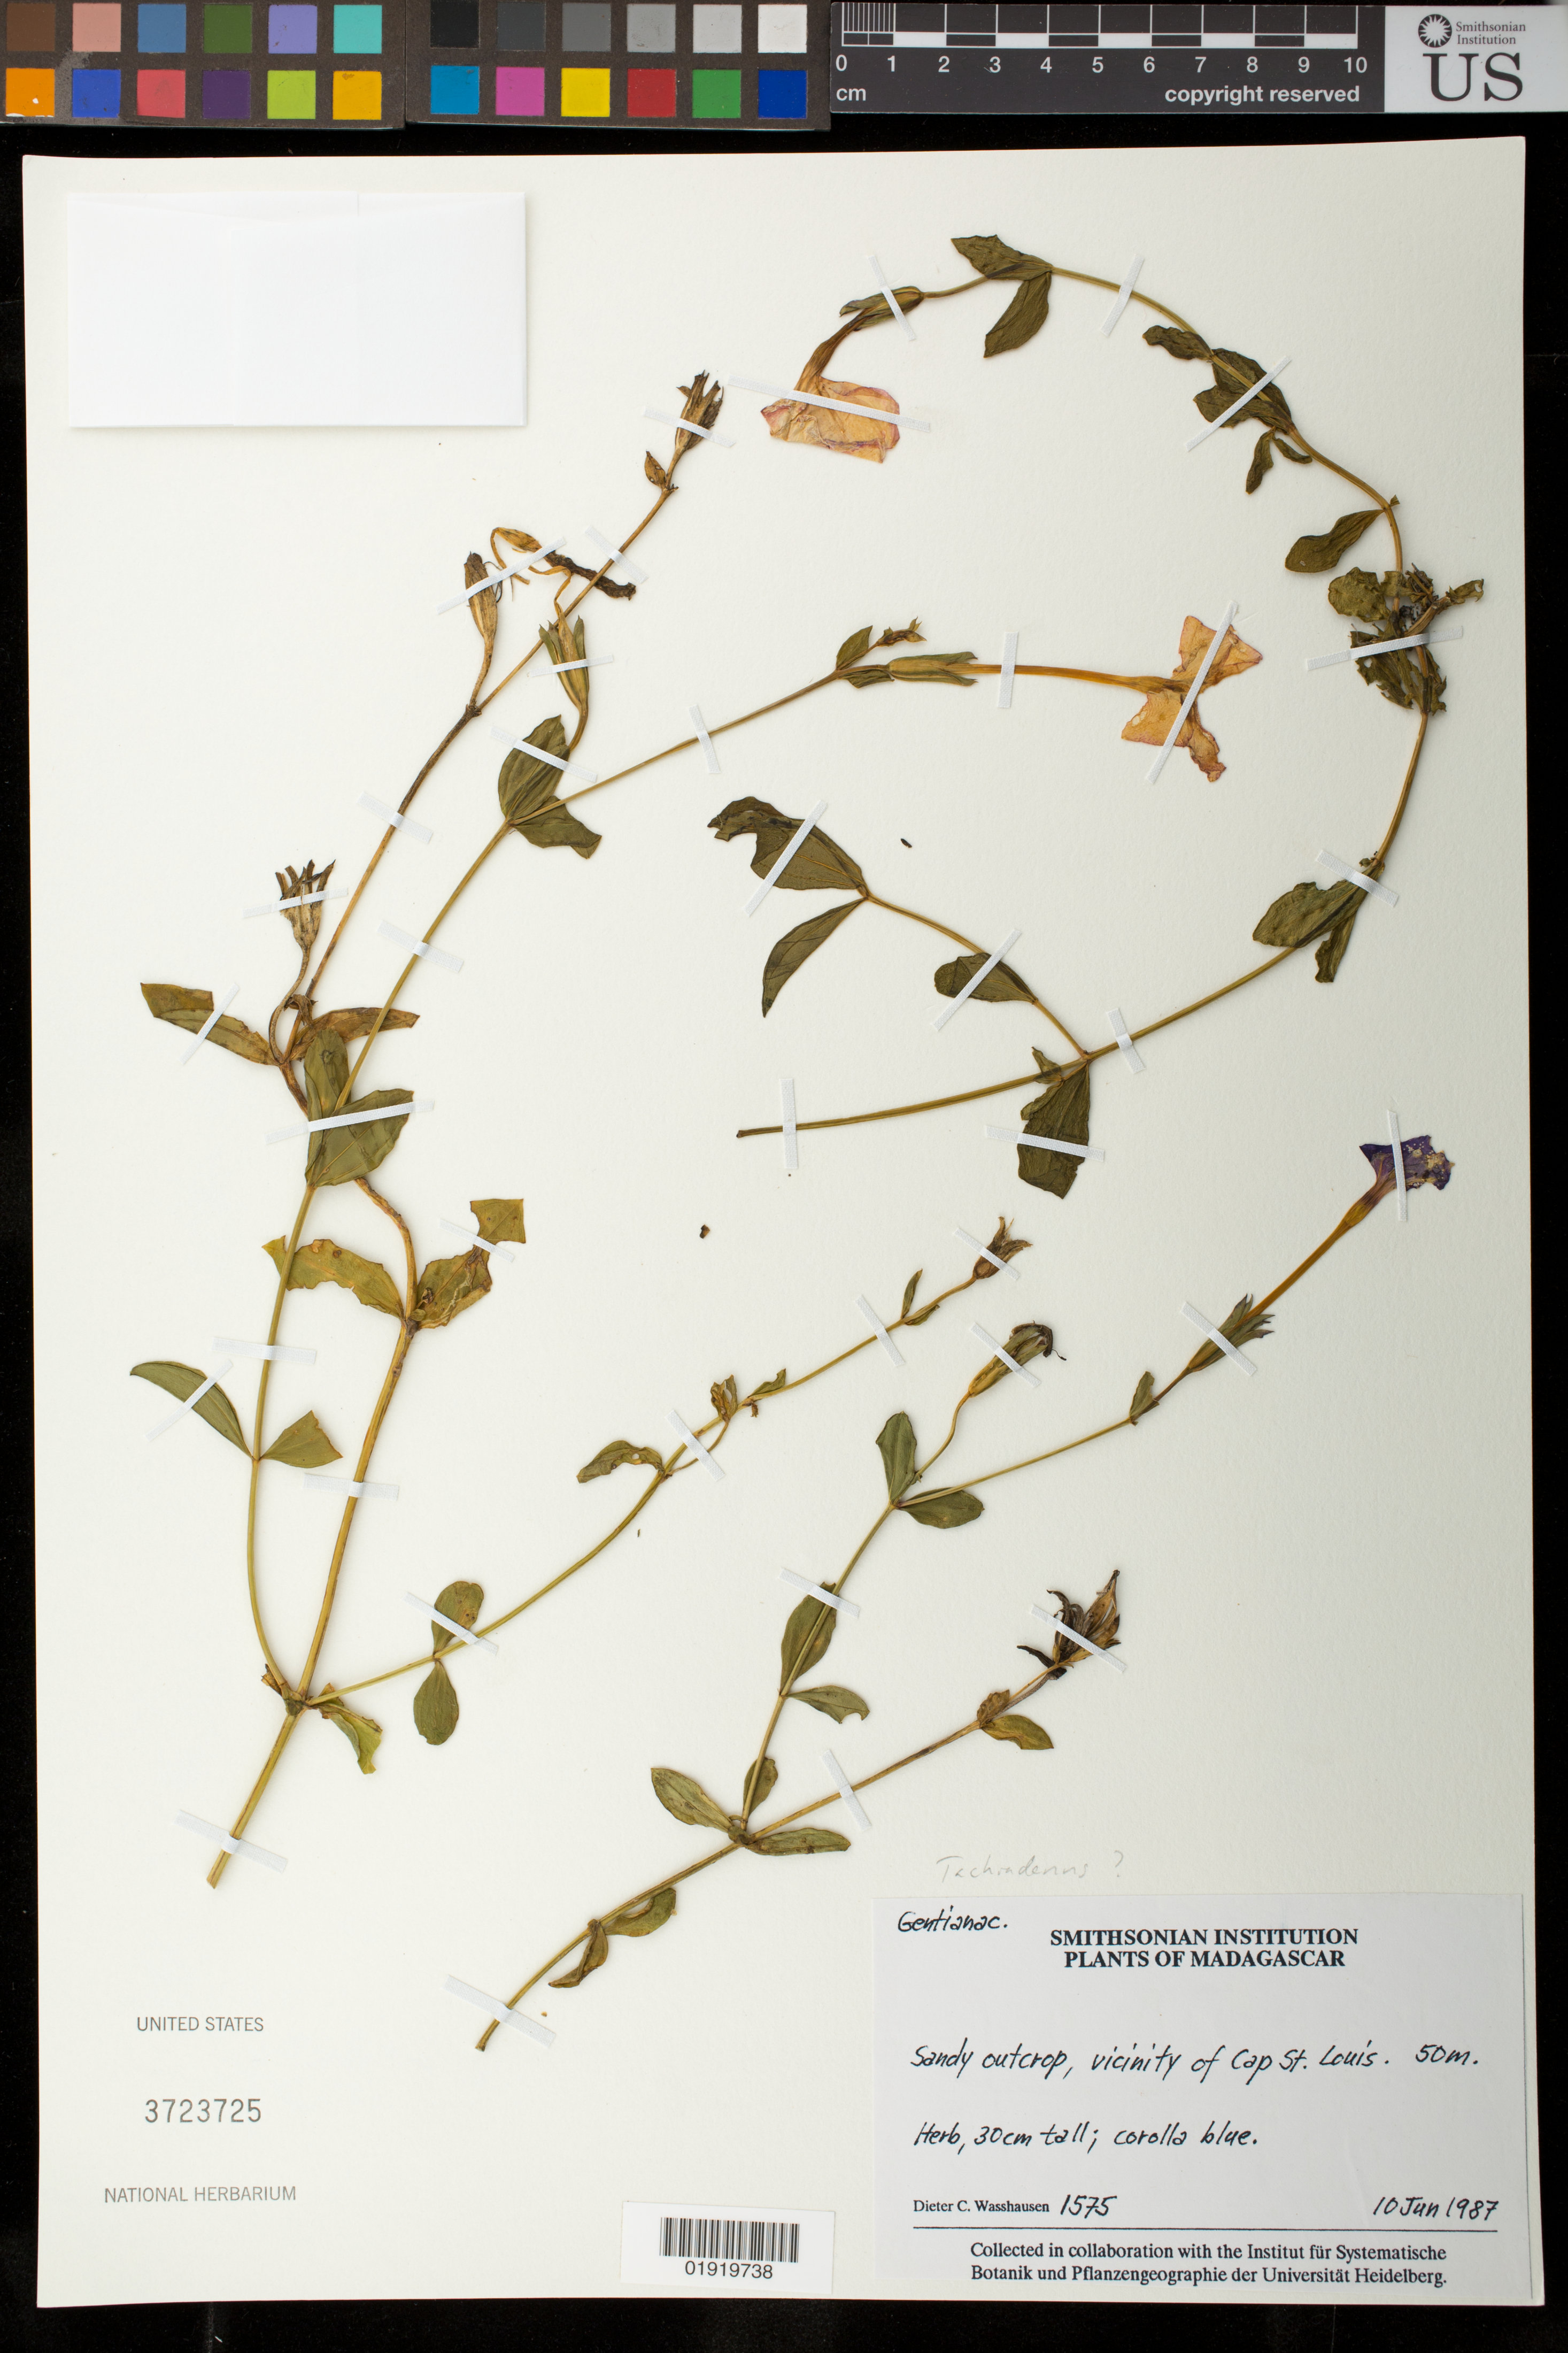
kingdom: Plantae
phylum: Tracheophyta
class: Magnoliopsida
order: Gentianales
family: Gentianaceae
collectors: D. C. Wasshausen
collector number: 1575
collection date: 1987-06-10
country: Madagascar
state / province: Anosy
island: Madagascar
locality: Cap St. Louis vicinity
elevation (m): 50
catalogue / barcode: US 3723725